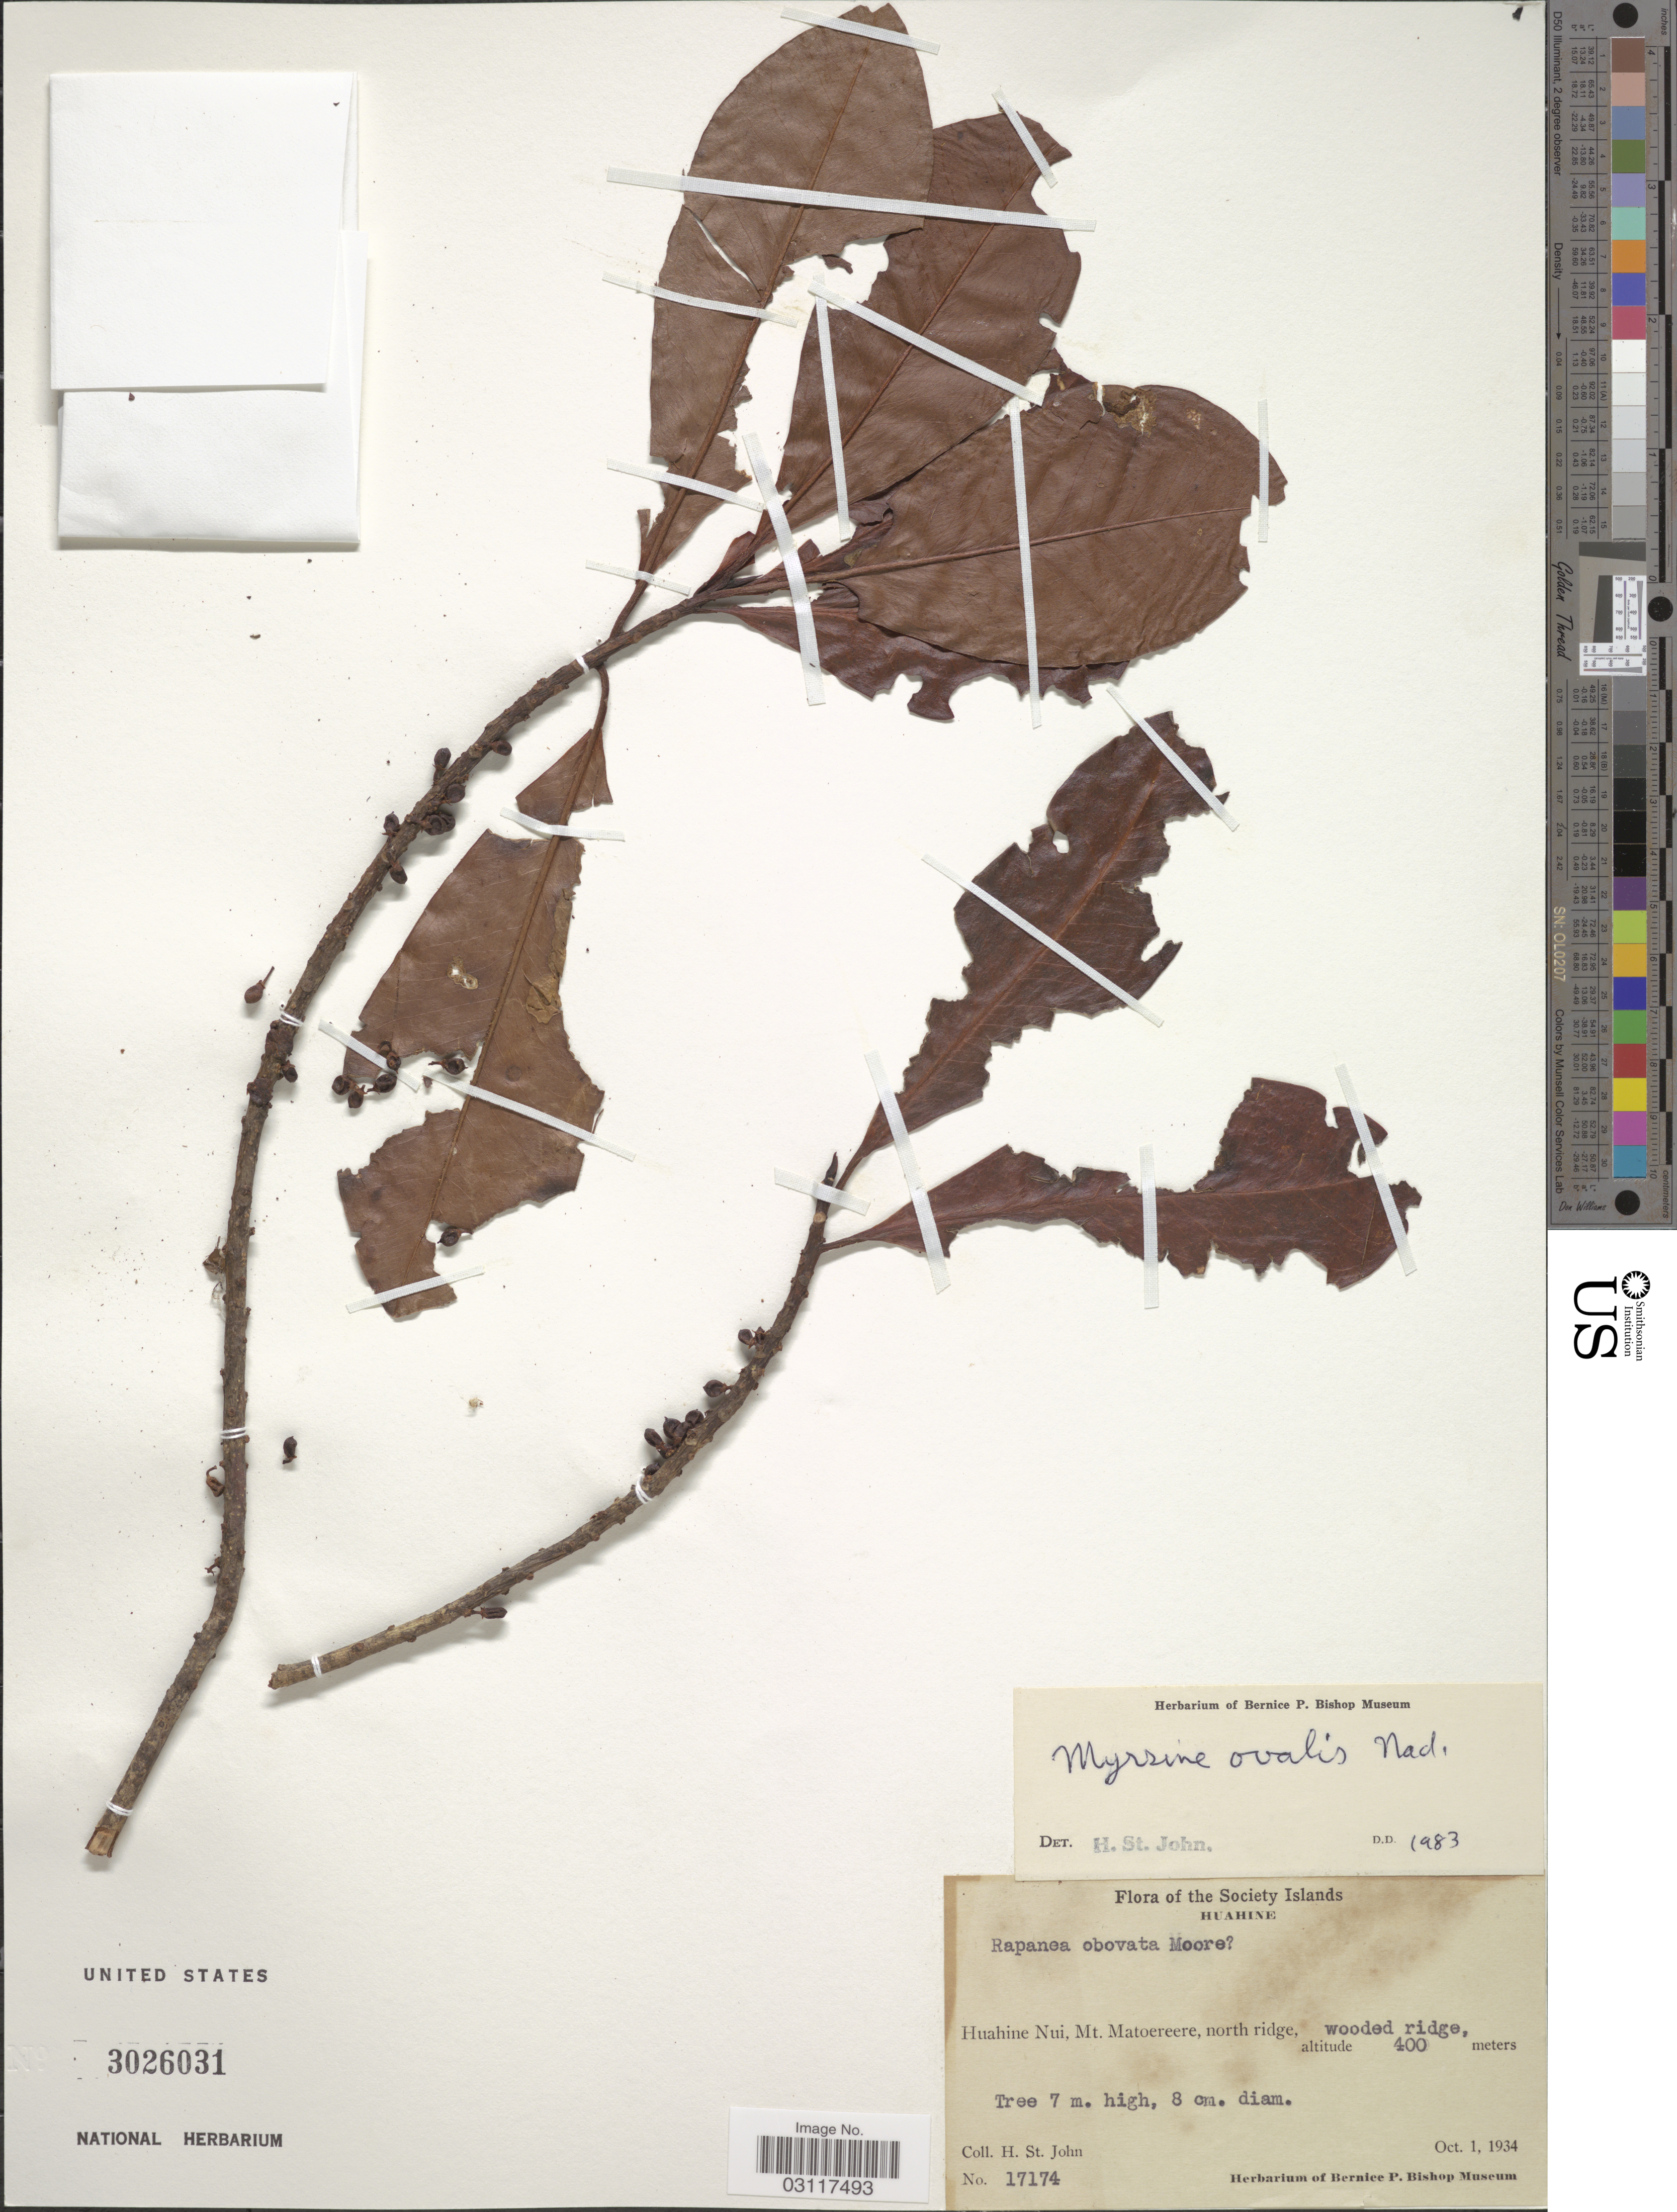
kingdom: Plantae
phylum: Tracheophyta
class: Magnoliopsida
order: Ericales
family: Primulaceae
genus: Myrsine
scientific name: Myrsine ovalis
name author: Nadeaud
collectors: H. St. John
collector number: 17174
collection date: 1934-10-01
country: French Polynesia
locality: The Society Islands, Huahine, Huahine Nui, Mt. Matoereere, north ridge, wooded ridge.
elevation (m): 400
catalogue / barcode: US 3026031